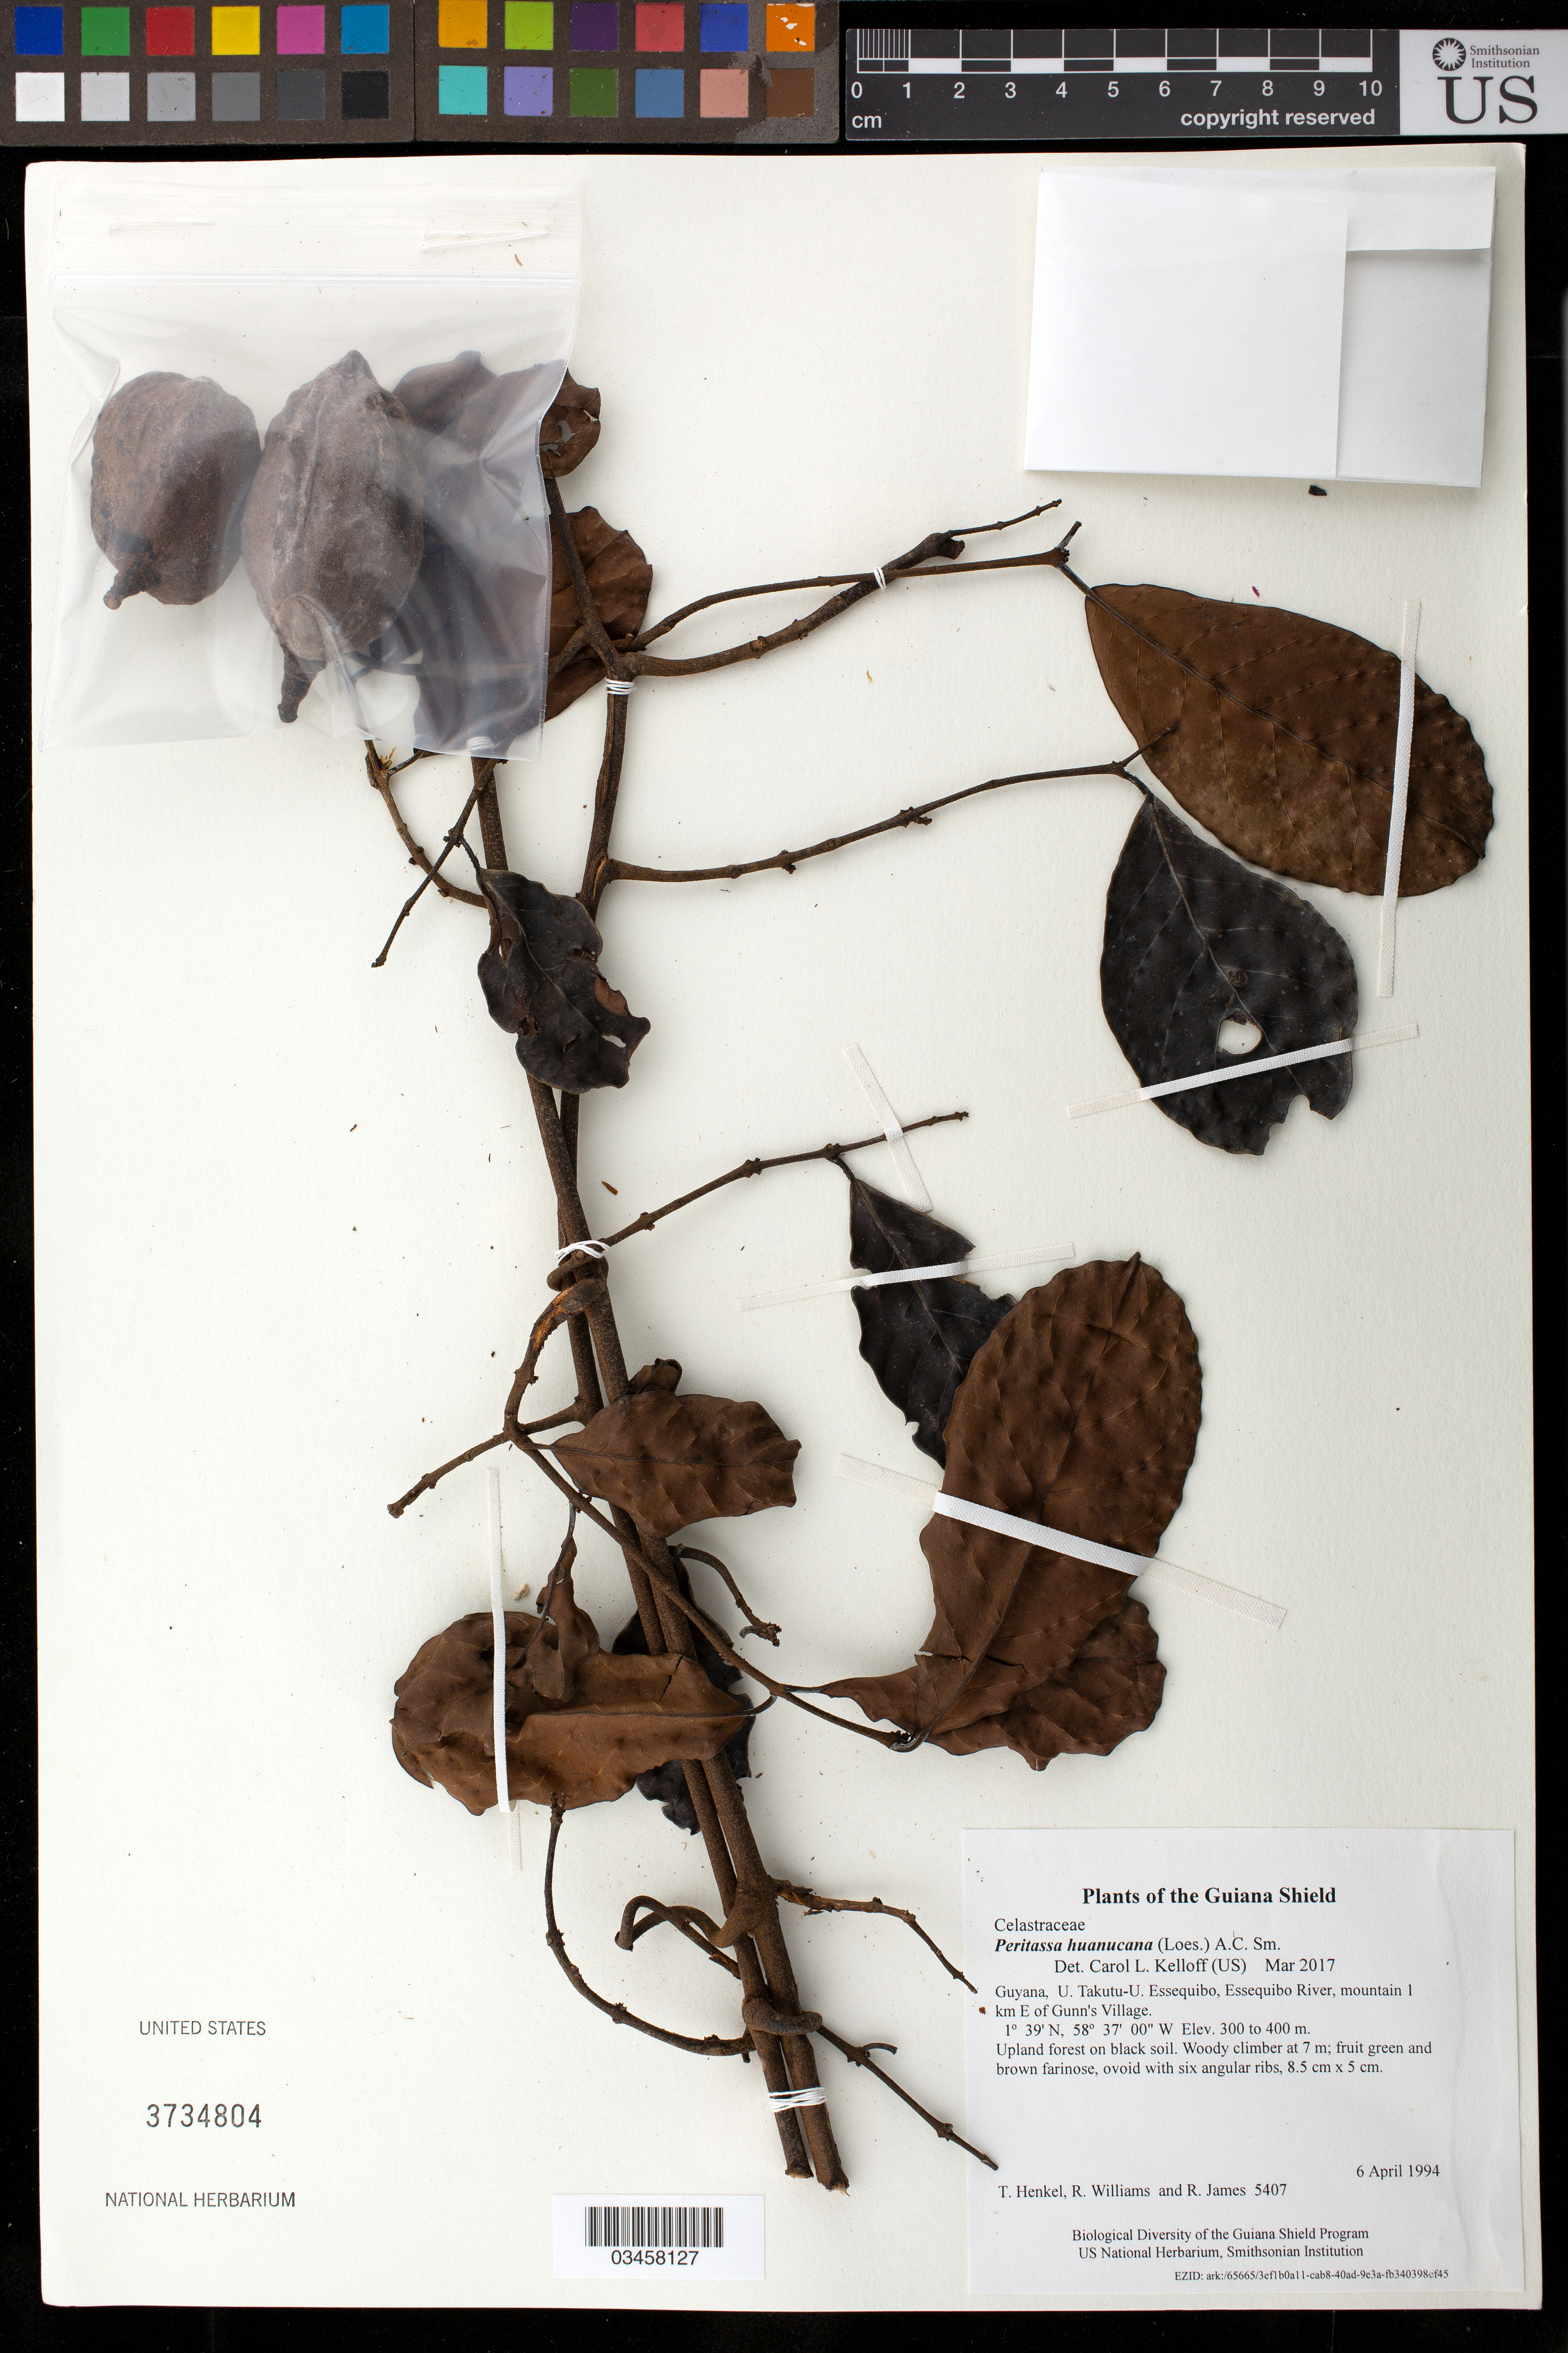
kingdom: Plantae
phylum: Tracheophyta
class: Magnoliopsida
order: Celastrales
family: Celastraceae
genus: Peritassa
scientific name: Peritassa huanucana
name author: (Loes.) A.C. Sm.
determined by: Kelloff, Carol L., (US), Smithsonian Institution - National Museum of Natural History (UNITED STATES)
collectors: T. Henkel, R. Williams & R. James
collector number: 5407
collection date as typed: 6 April 1994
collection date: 1994-04-06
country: Guyana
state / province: U. Takutu-U. Essequibo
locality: Essequibo River, mountain 1 km E of Gunn's Village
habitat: Upland forest on black soil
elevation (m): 300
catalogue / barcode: US 3734804